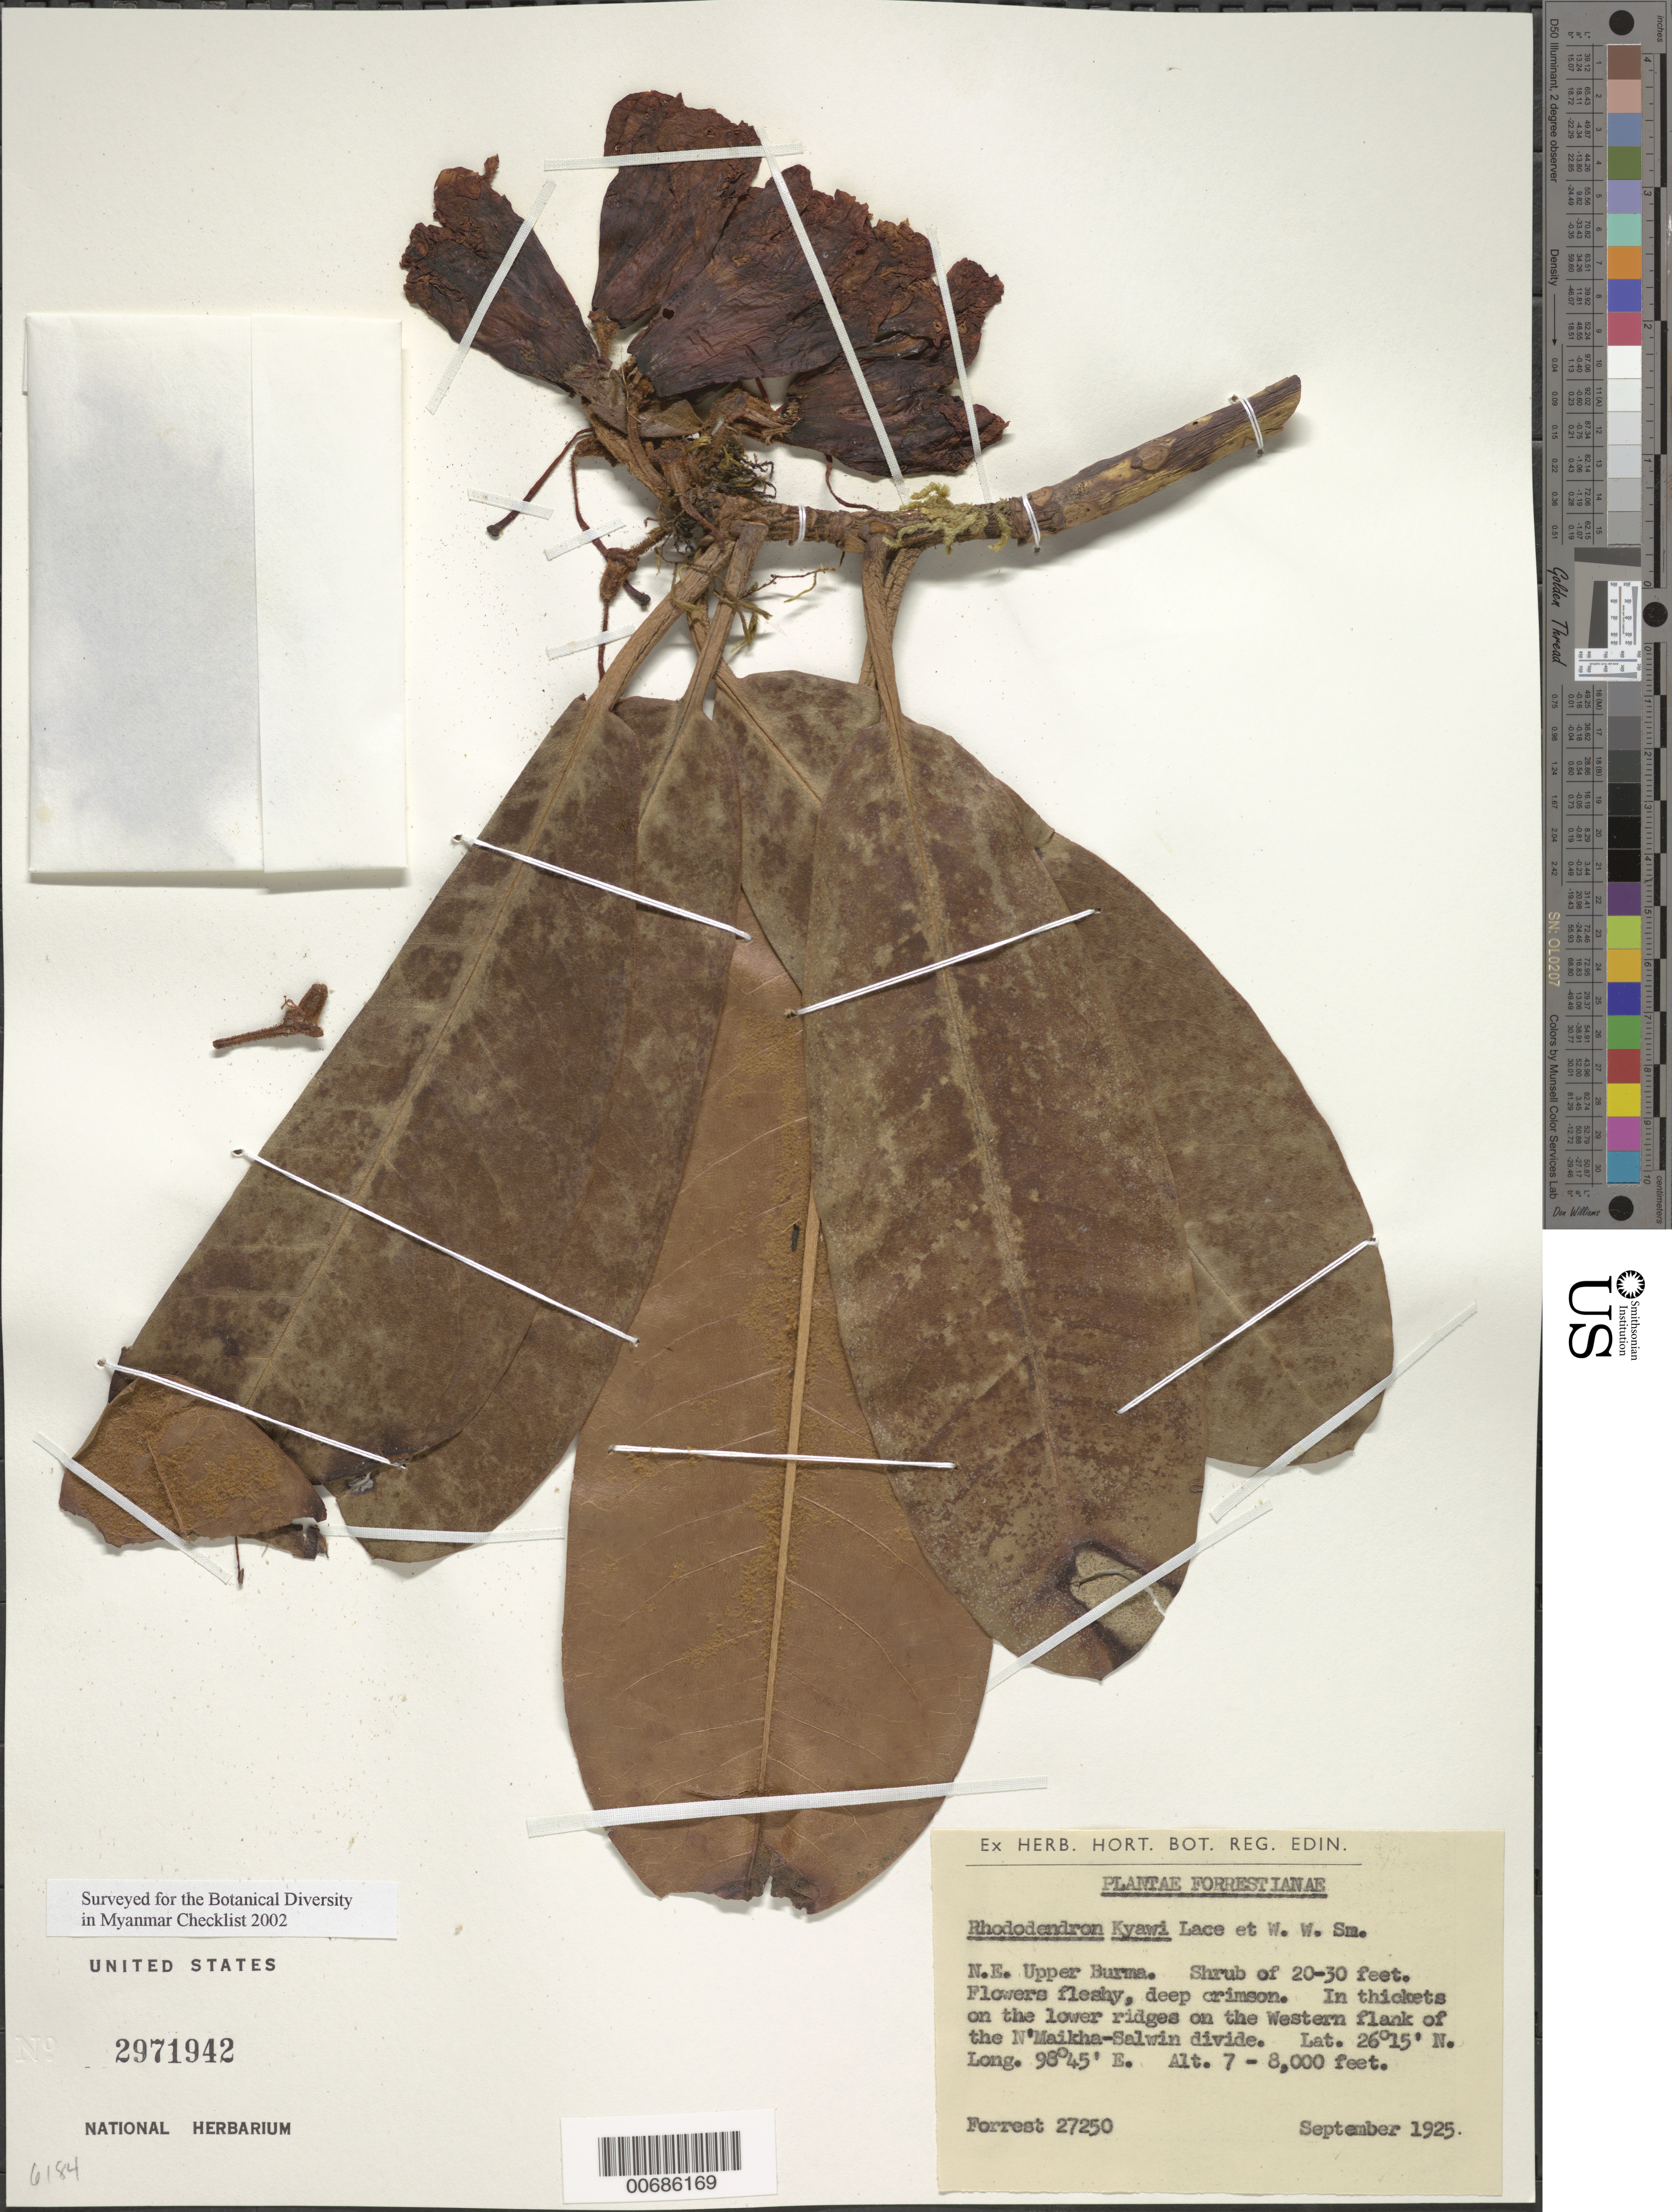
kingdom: Plantae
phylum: Tracheophyta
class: Magnoliopsida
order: Ericales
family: Ericaceae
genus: Rhododendron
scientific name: Rhododendron kyawi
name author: Lace & W.W. Sm.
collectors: G. Forrest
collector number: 27250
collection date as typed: Sep 1925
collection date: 1925-09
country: Myanmar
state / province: Kachin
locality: N'Maikha-Salwin Divide, W flank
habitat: Thickets on lower ridges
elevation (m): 2134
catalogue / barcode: US 2971942